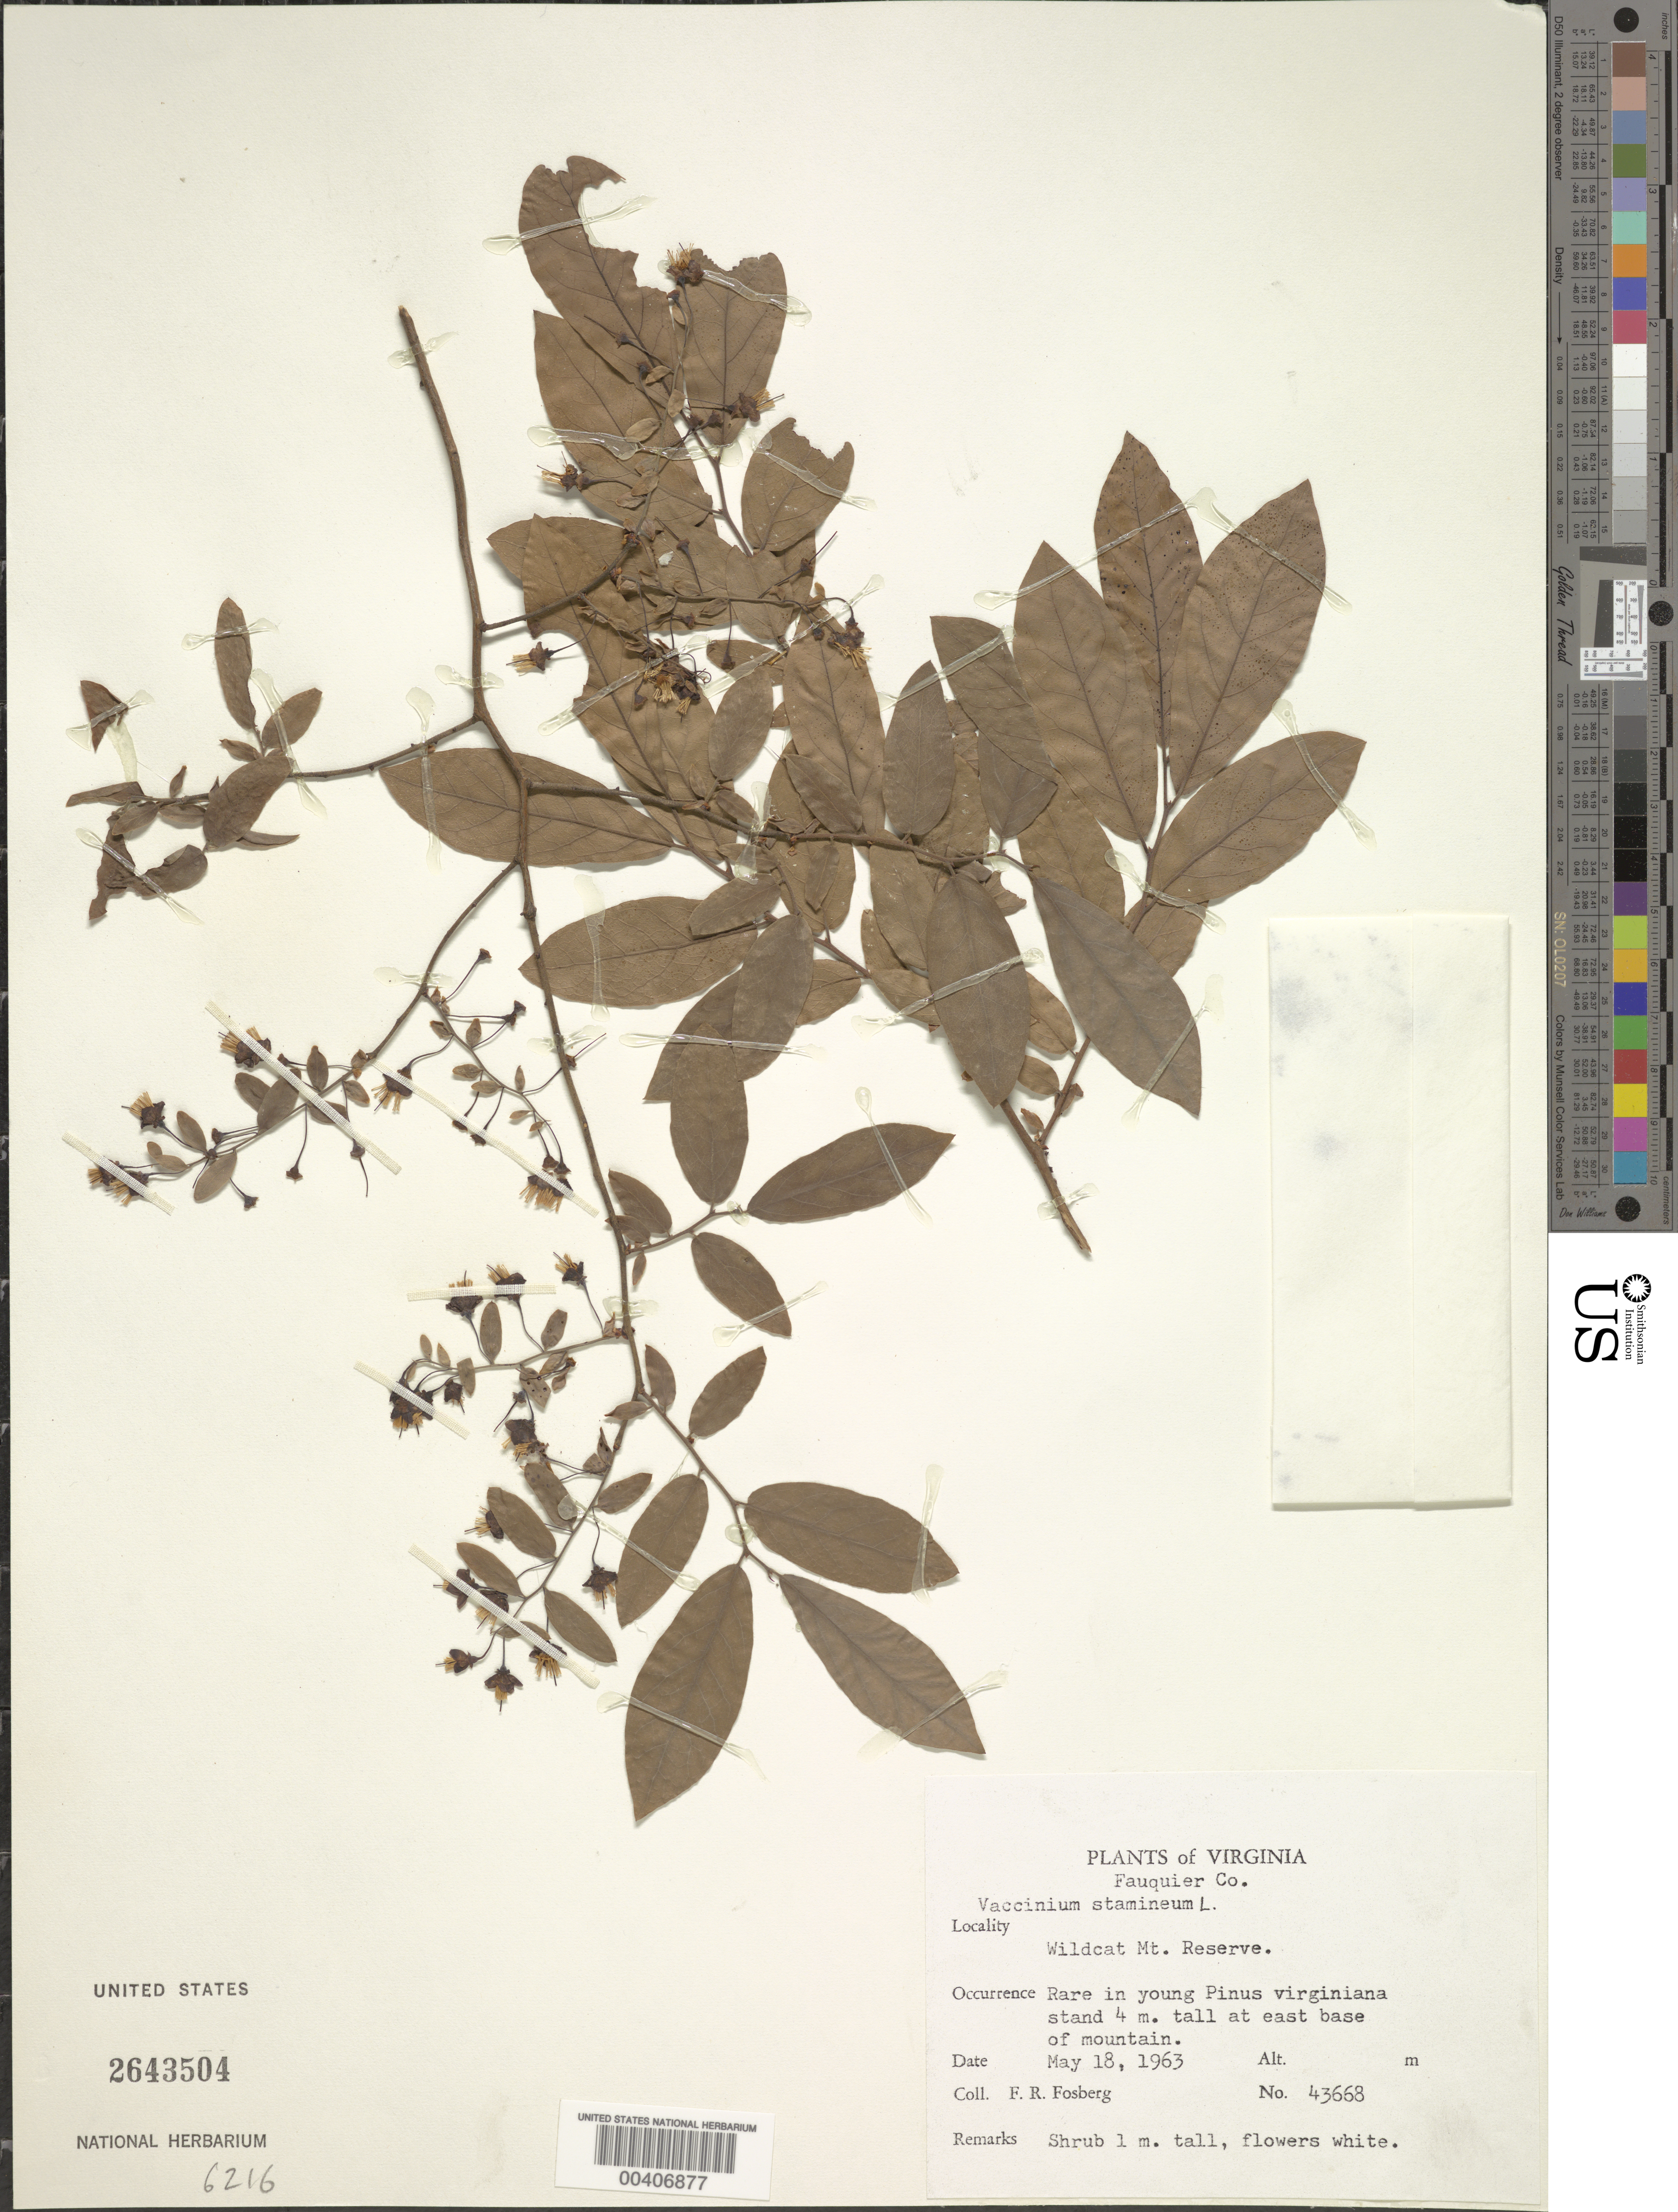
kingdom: Plantae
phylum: Tracheophyta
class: Magnoliopsida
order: Ericales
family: Ericaceae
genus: Vaccinium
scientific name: Vaccinium stamineum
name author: L.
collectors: F. R. Fosberg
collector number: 43668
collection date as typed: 18 May 1963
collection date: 1963-05-18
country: United States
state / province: Virginia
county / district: Fauquier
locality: Wildcat Mountain Preserve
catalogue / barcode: US 2643504